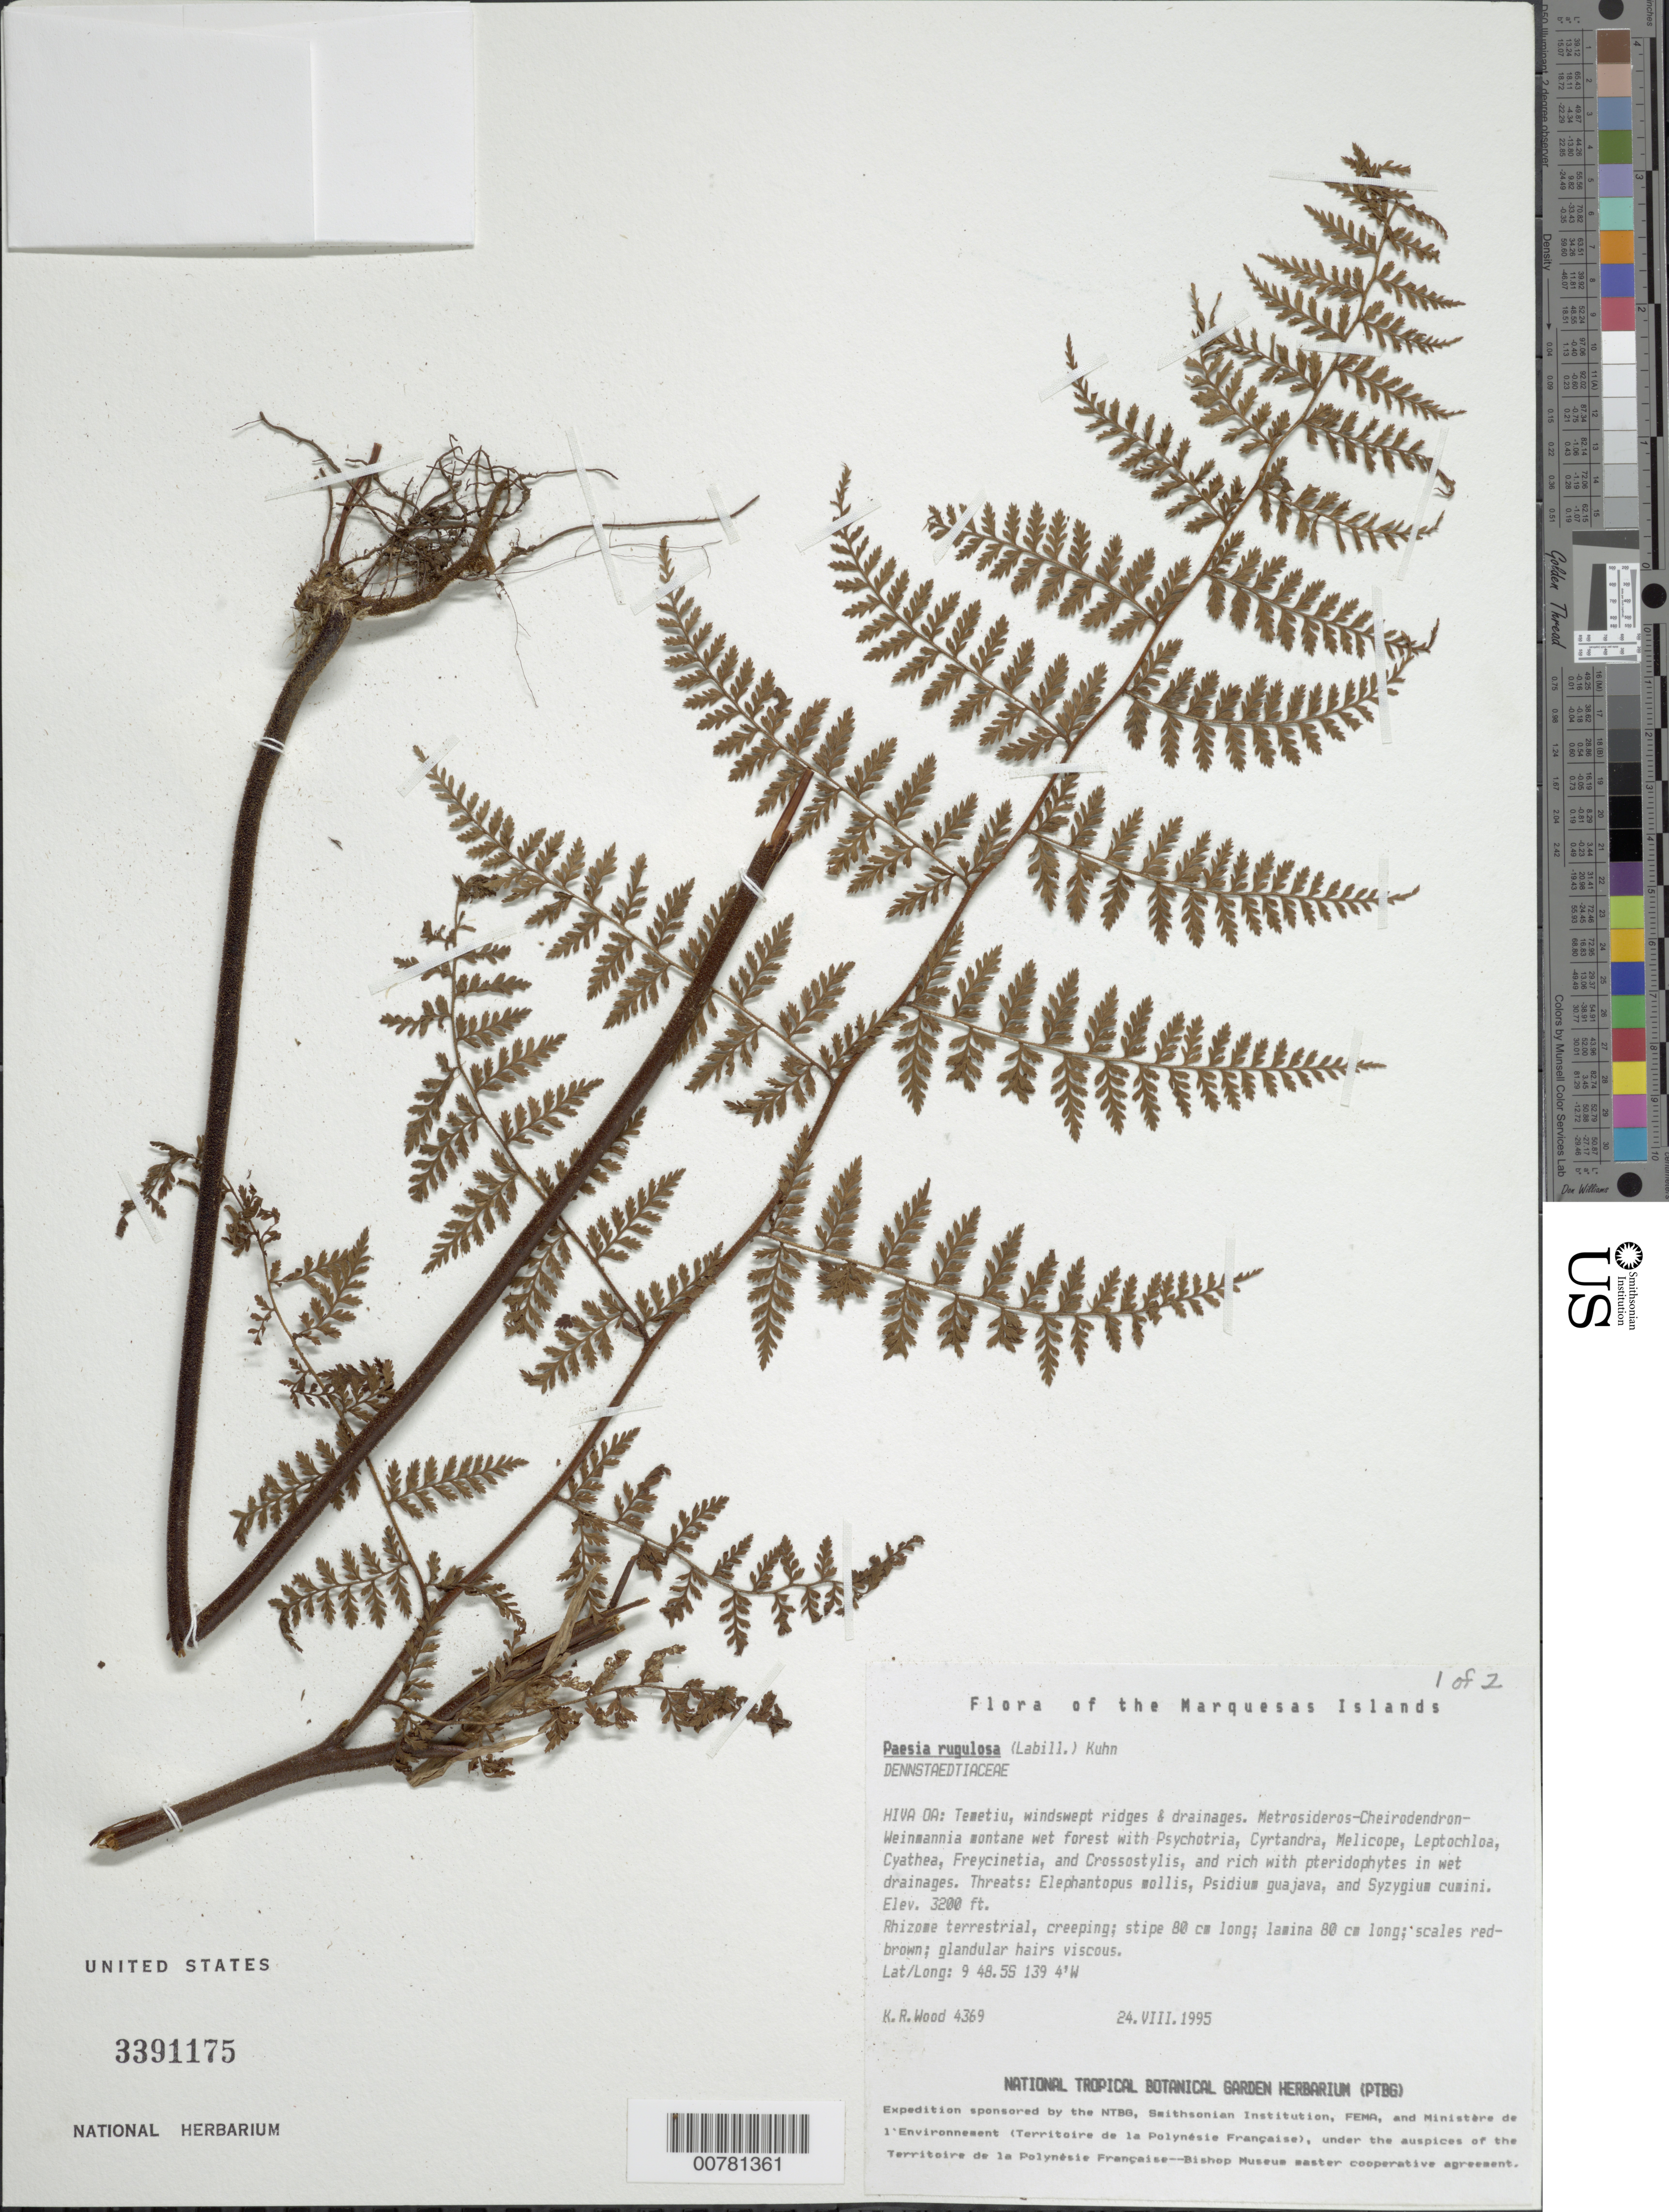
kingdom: Plantae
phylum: Tracheophyta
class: Polypodiopsida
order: Polypodiales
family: Dennstaedtiaceae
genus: Paesia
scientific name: Paesia rugulosa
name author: (Labill.) Kuhn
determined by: Wood, Kenneth R.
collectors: K. R. Wood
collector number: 4369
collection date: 1995-08-24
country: French Polynesia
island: Hiva Oa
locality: Temetiu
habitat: Windswept ridges and drainages. In Metrosideros - Cheirodendron - Weinmannia montane wet forest and Cyathea - Freycinetia with rich pteridophytes in wet drainages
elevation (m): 975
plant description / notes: Elaphantopsis mollis, Psidium guajava, Syzygium cuminii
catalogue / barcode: US 3391175